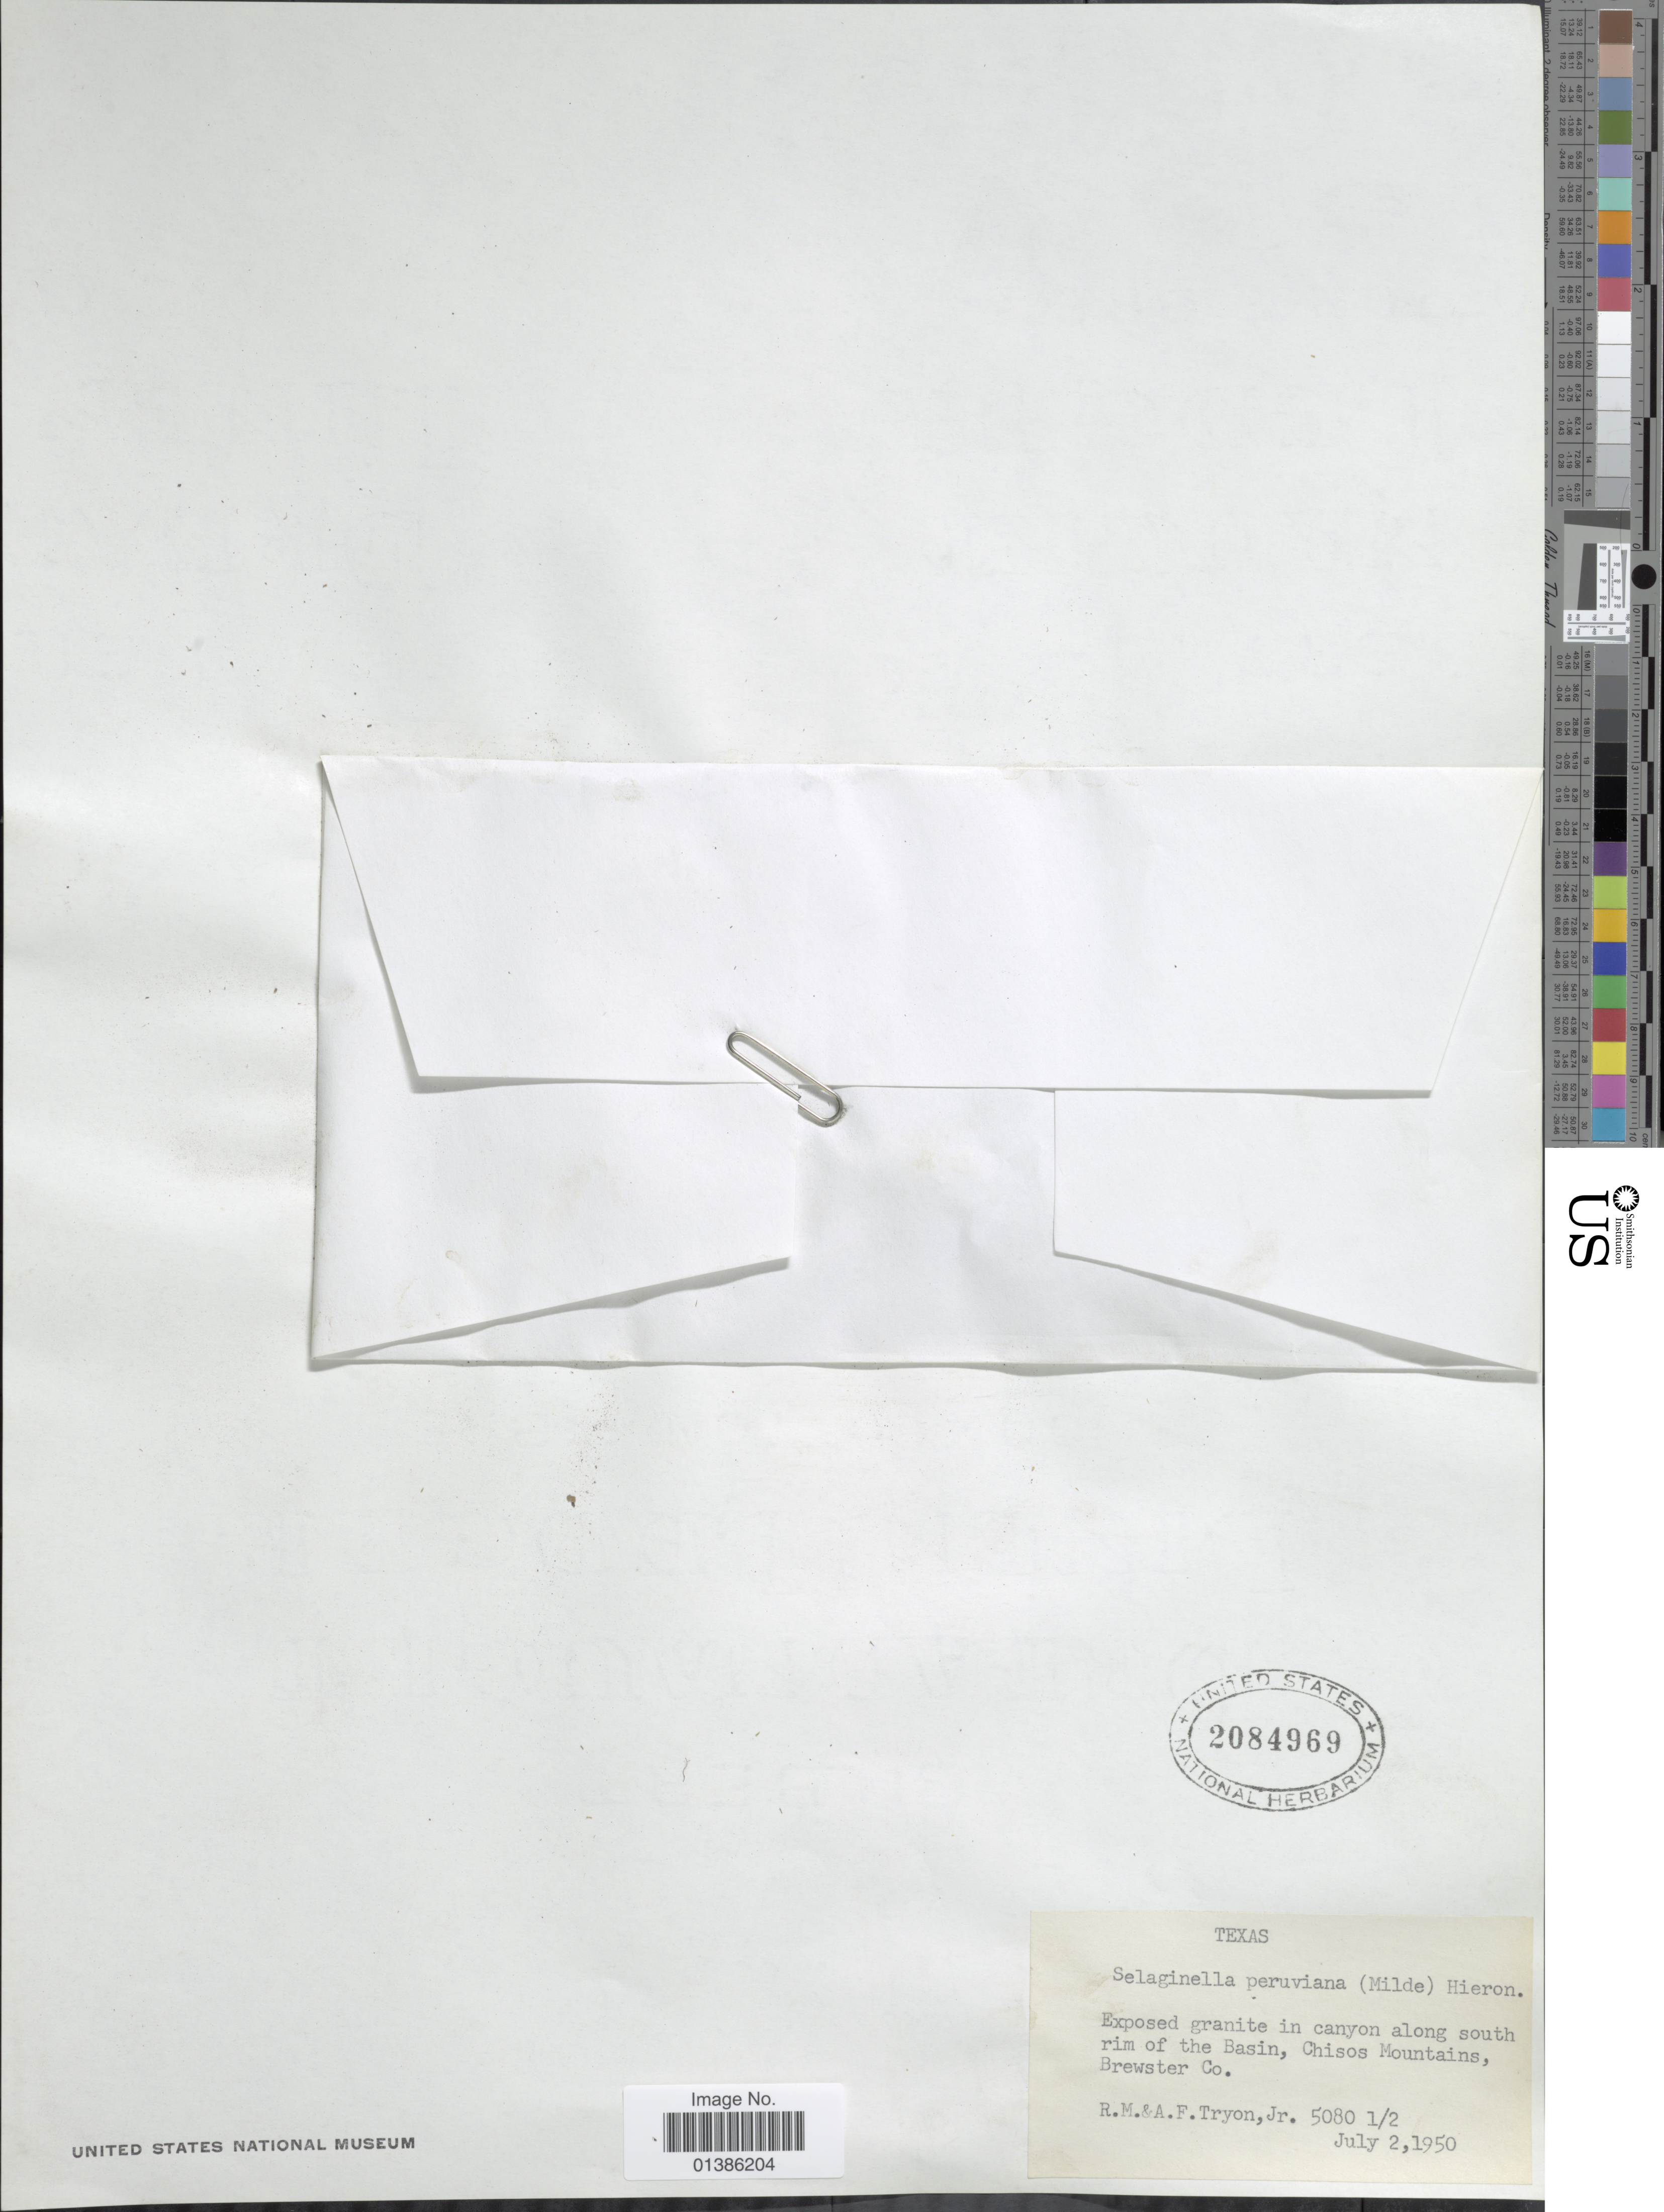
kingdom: Plantae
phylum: Tracheophyta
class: Lycopodiopsida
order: Selaginellales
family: Selaginellaceae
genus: Selaginella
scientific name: Selaginella peruviana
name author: (Milde) Hieron.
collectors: R. M. Tryon & A. F. Tryon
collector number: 5080 1/2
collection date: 1950-07-02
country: United States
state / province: Texas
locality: Exposed granite in canyon along south rim of the Basin, Chisos Mountains, Brewster Co.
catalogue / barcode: US 2084969